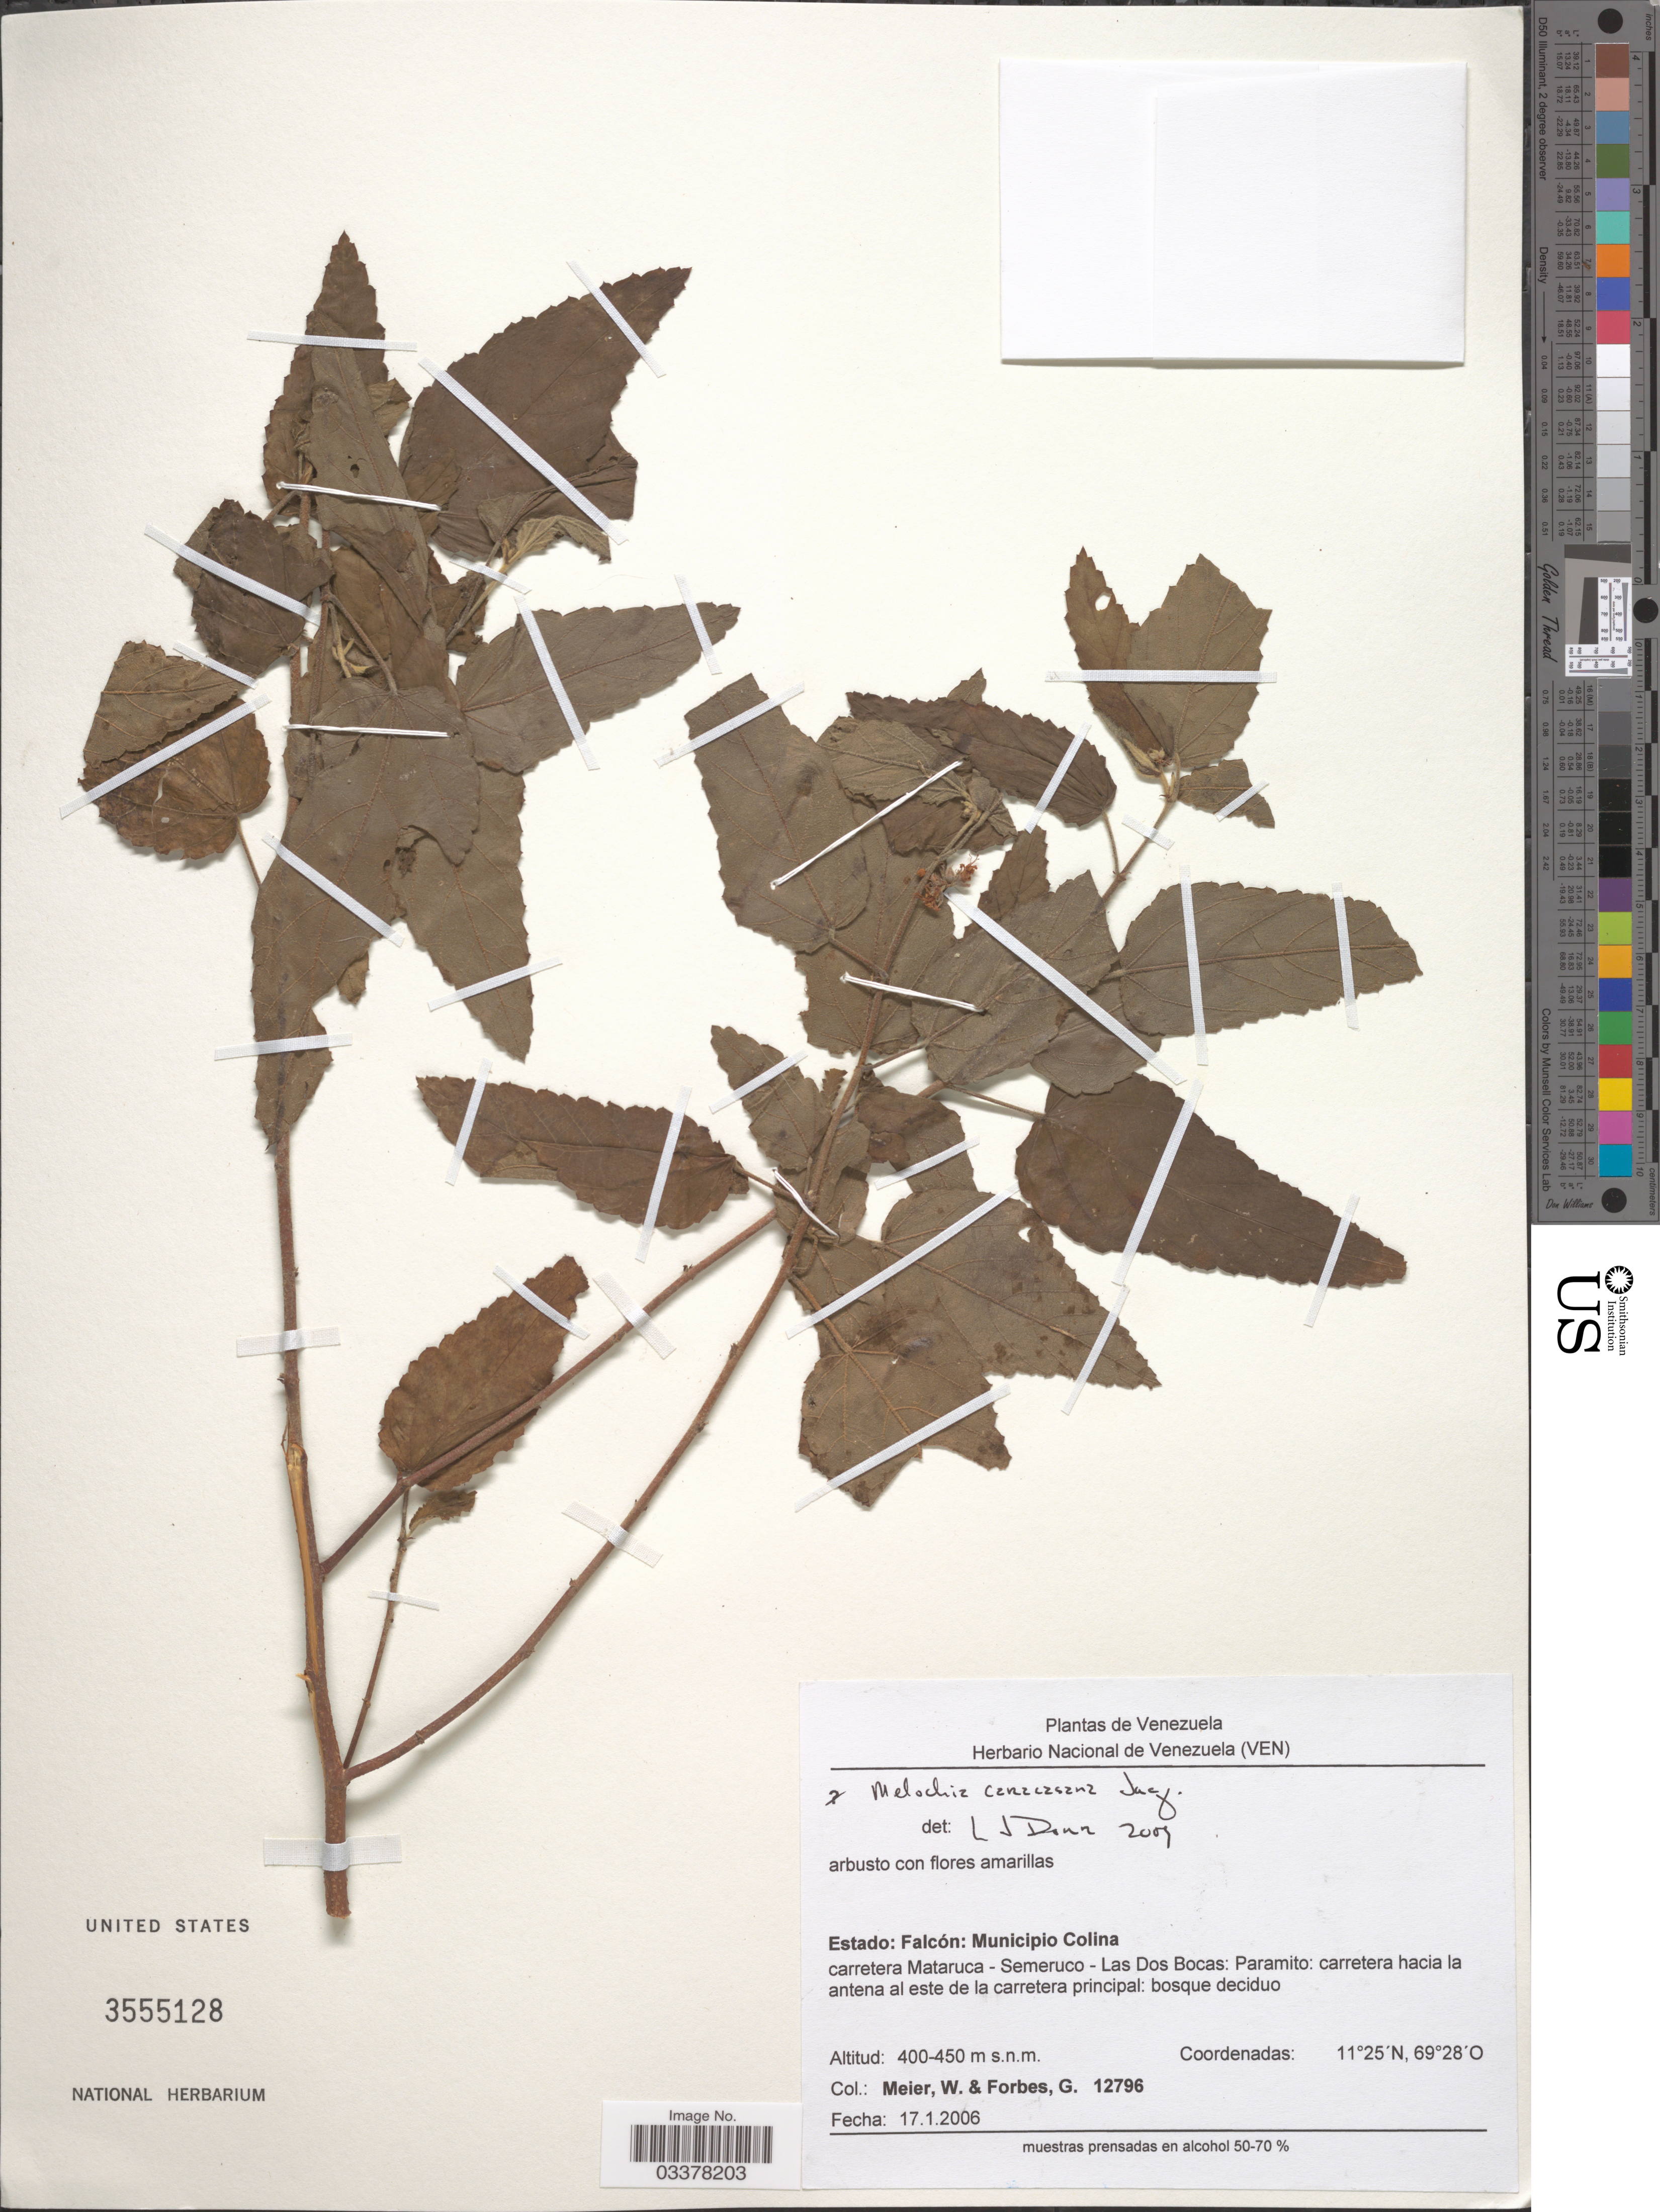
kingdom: Plantae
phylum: Tracheophyta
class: Magnoliopsida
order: Malvales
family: Malvaceae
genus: Melochia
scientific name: Melochia caracasana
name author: Jacq.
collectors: W. Meier & G. Forbes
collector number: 12796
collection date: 2006-01-17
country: Venezuela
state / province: Falcón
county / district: Colina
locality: Carretera Mataruca-Semeruco-Las Dos Bocas: Paramito: carretera hacia la antena al este de la carretera principal.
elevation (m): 400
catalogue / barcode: US 3555128